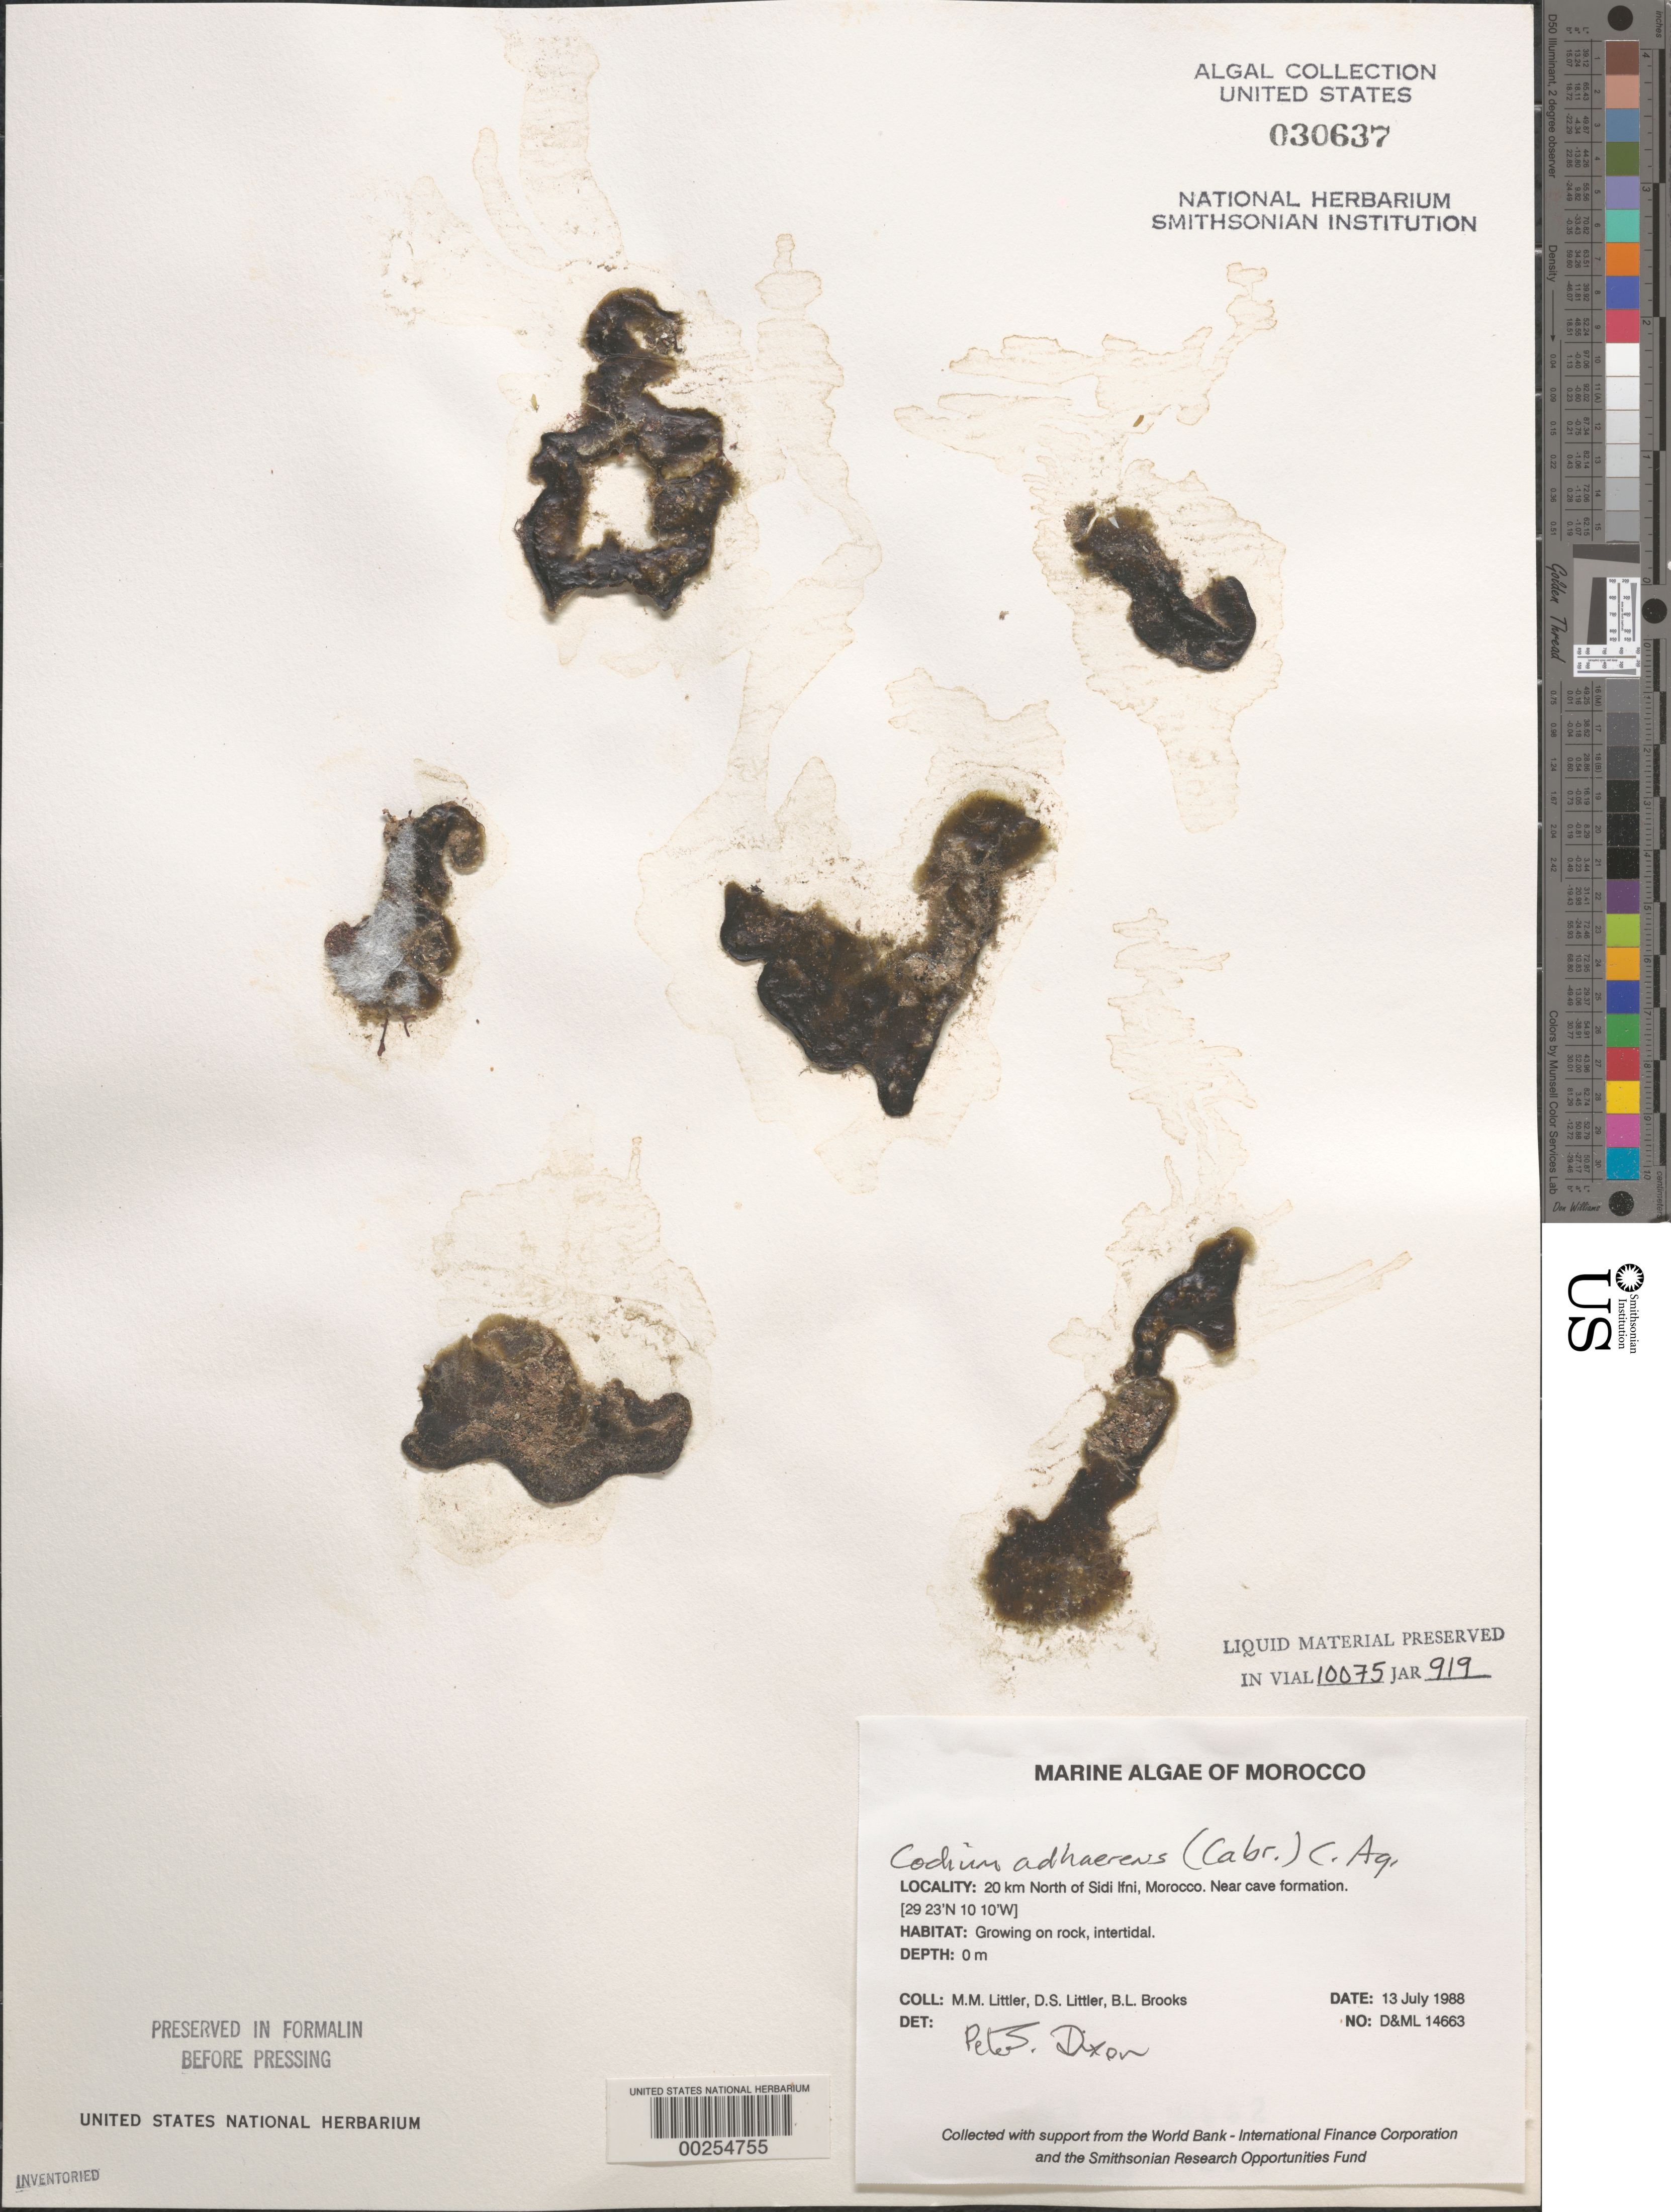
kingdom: Plantae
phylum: Chlorophyta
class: Ulvophyceae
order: Bryopsidales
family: Codiaceae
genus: Codium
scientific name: Codium adhaerens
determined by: Dixon, P. S.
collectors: M. M. Littler, D. S. Littler & B. Brooks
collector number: D&ML 14663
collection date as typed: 13 Jul 1988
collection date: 1988-07-13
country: Morocco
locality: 20 km north of Sidi Ifni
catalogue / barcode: US 30637